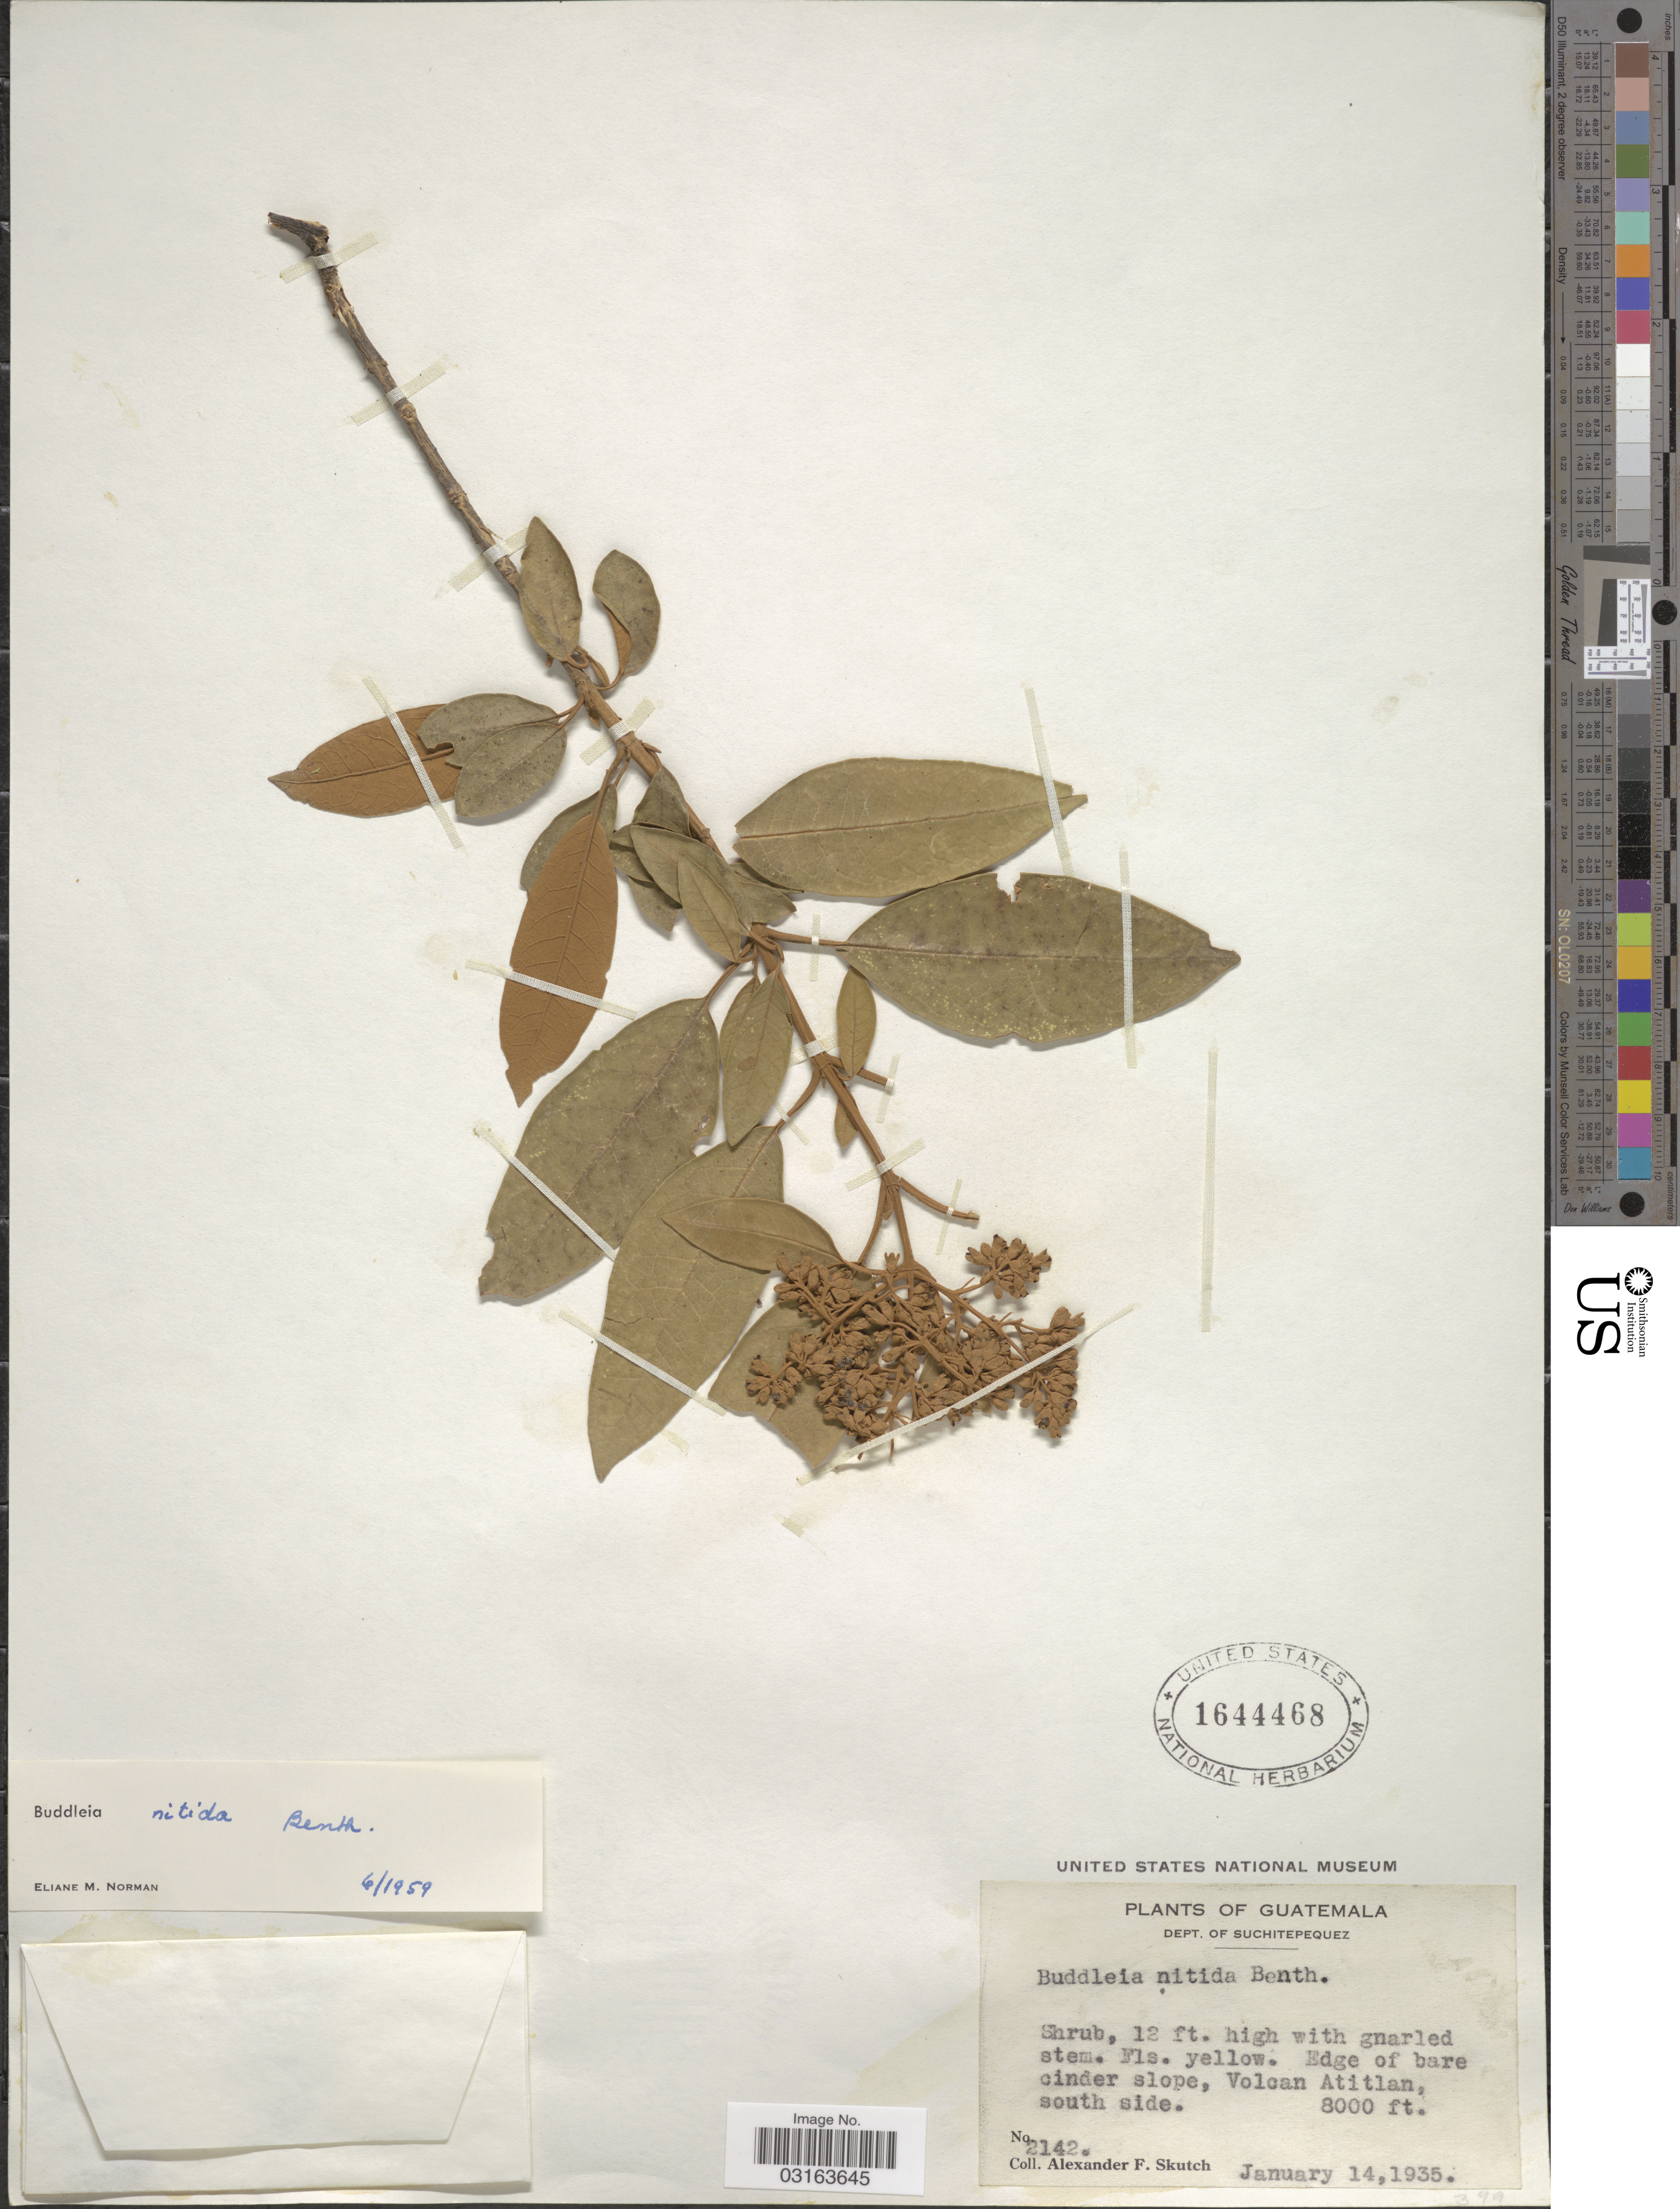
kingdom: Plantae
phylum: Tracheophyta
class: Magnoliopsida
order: Lamiales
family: Scrophulariaceae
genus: Buddleja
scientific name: Buddleja nitida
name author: Benth.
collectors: A. F. Skutch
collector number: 2142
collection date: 1935-01-14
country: Guatemala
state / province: Suchitepéquez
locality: Dept. of Suchitepequez. Volcan Atitlan, south side.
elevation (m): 2438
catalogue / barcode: US 1644468